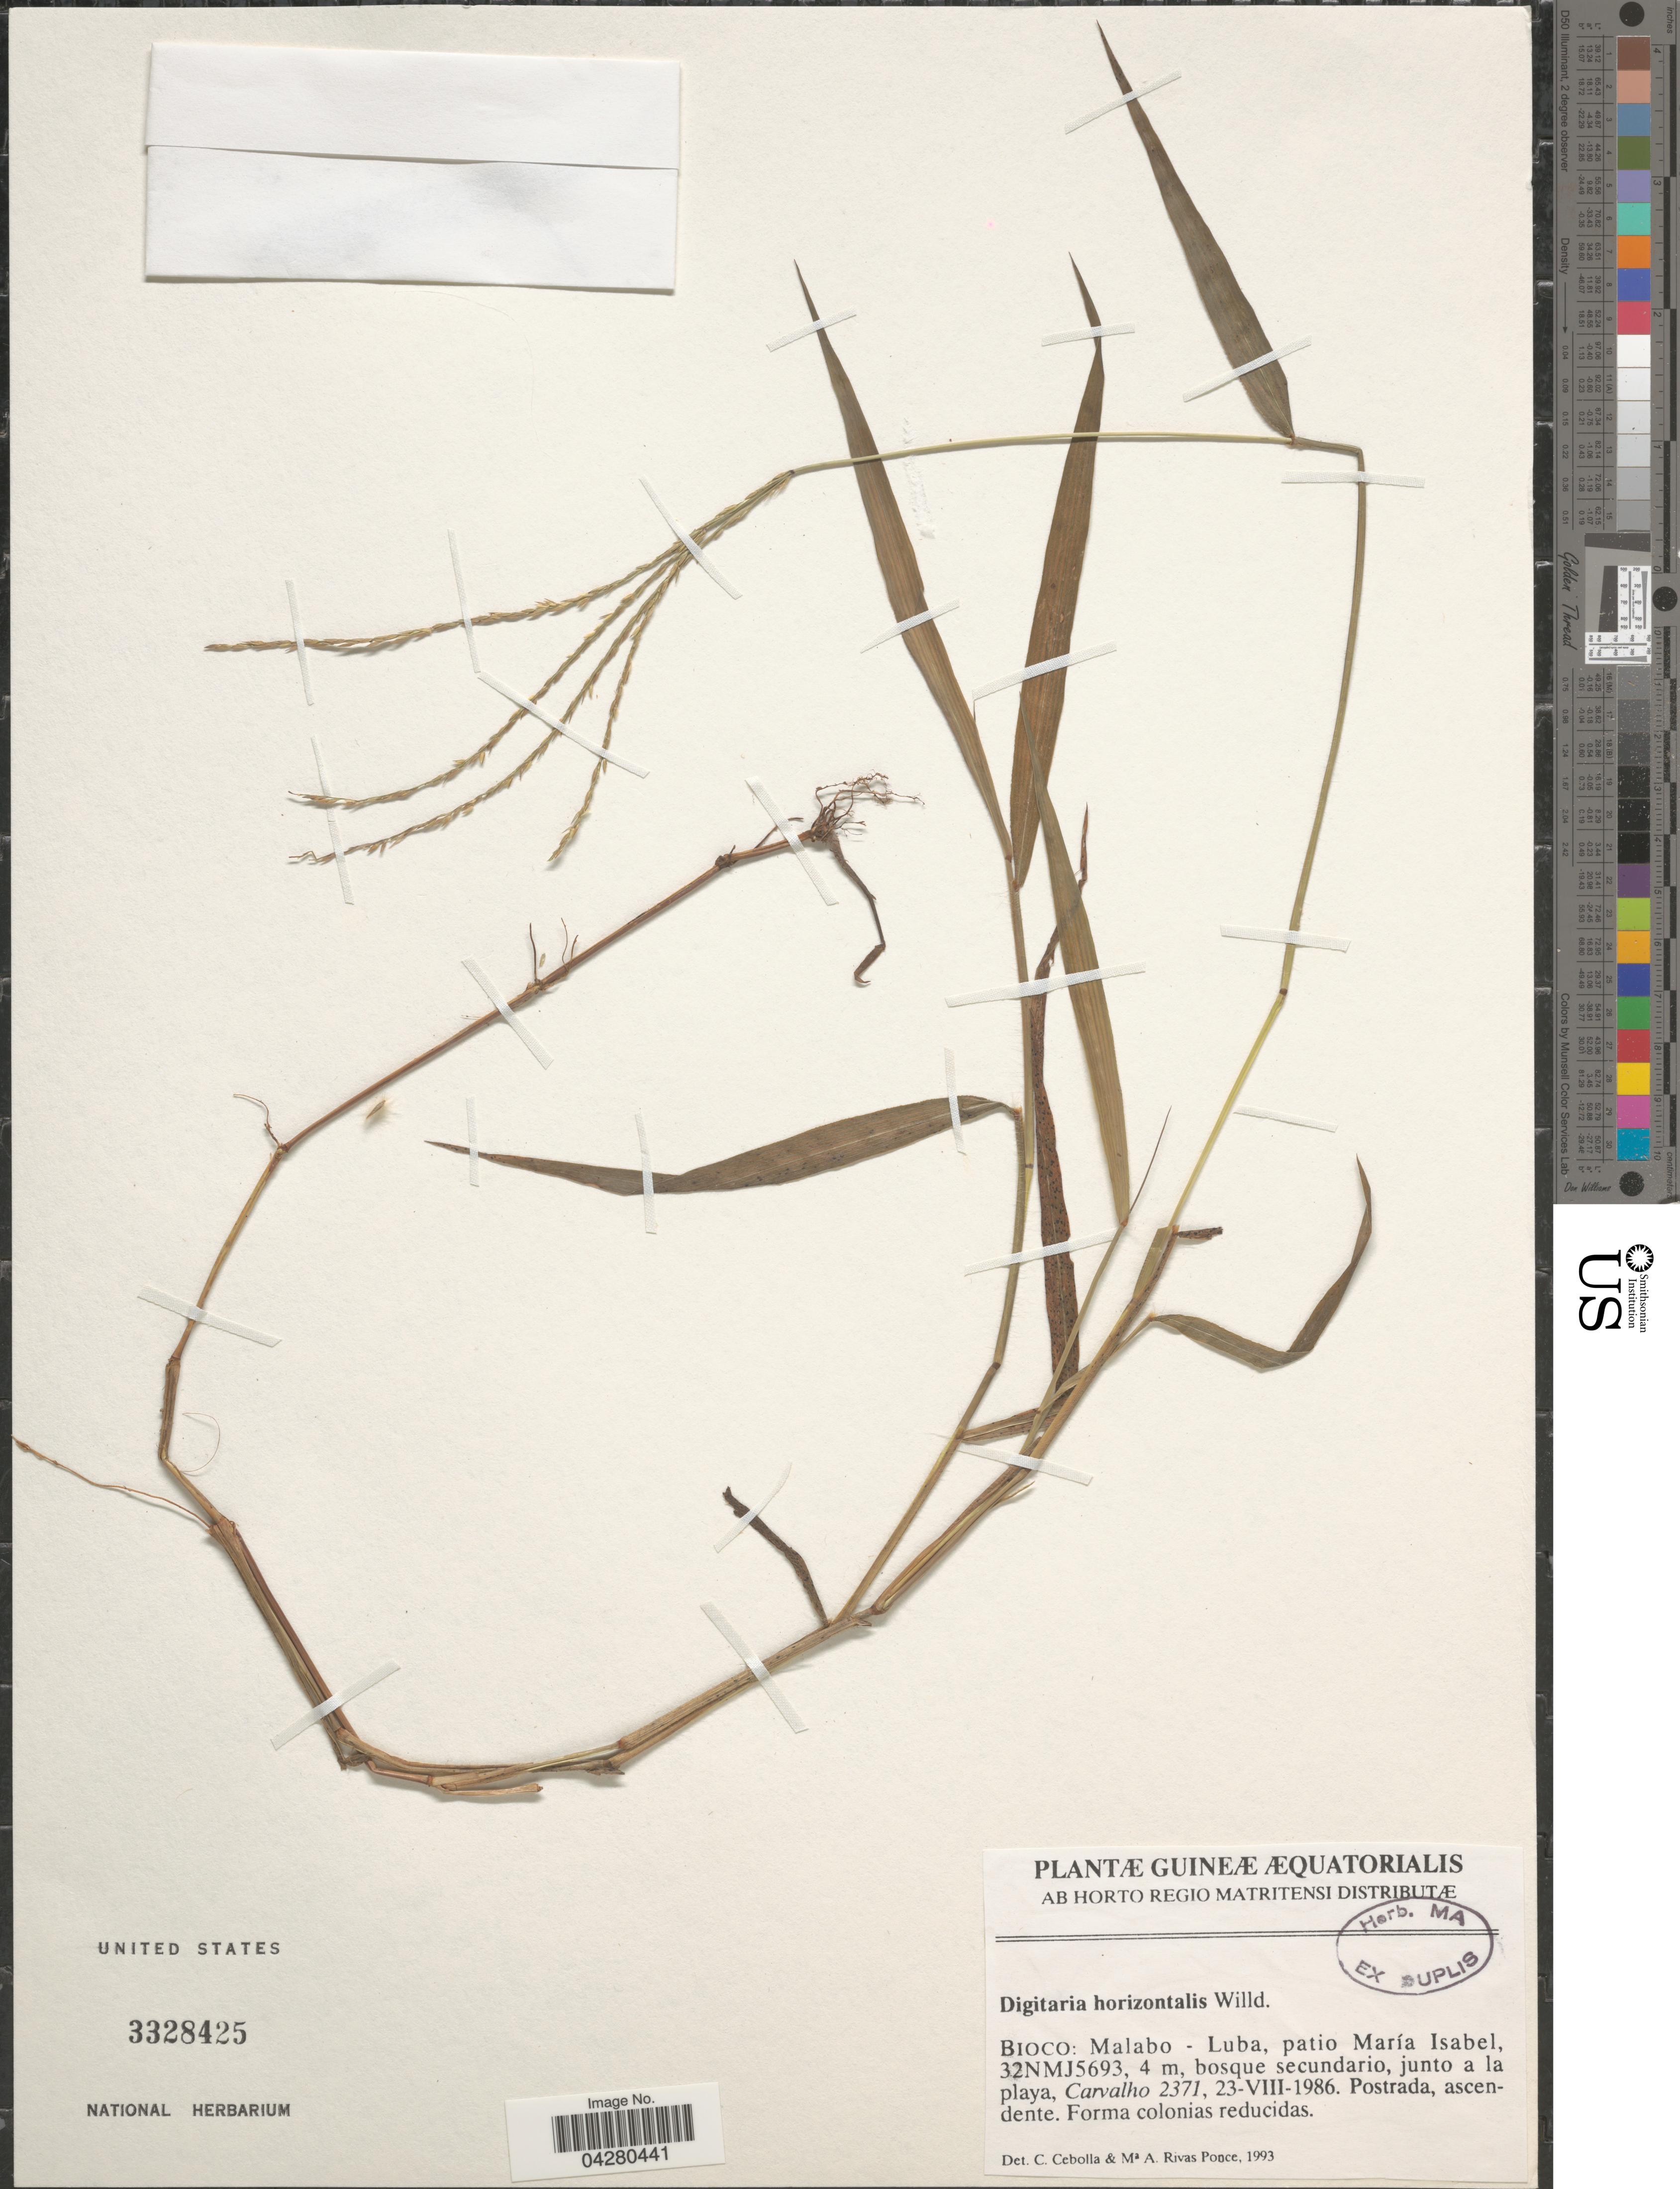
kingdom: Plantae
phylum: Tracheophyta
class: Liliopsida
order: Poales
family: Poaceae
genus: Digitaria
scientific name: Digitaria horizontalis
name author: Willd.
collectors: Carvalho, --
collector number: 2371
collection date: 1986-08-23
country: Equatorial Guinea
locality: Guineæ Æquatorialis. Bioco: Malabo - Luba, patio María Isabel, 32NMJ5693.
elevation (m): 4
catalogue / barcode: US 3328425